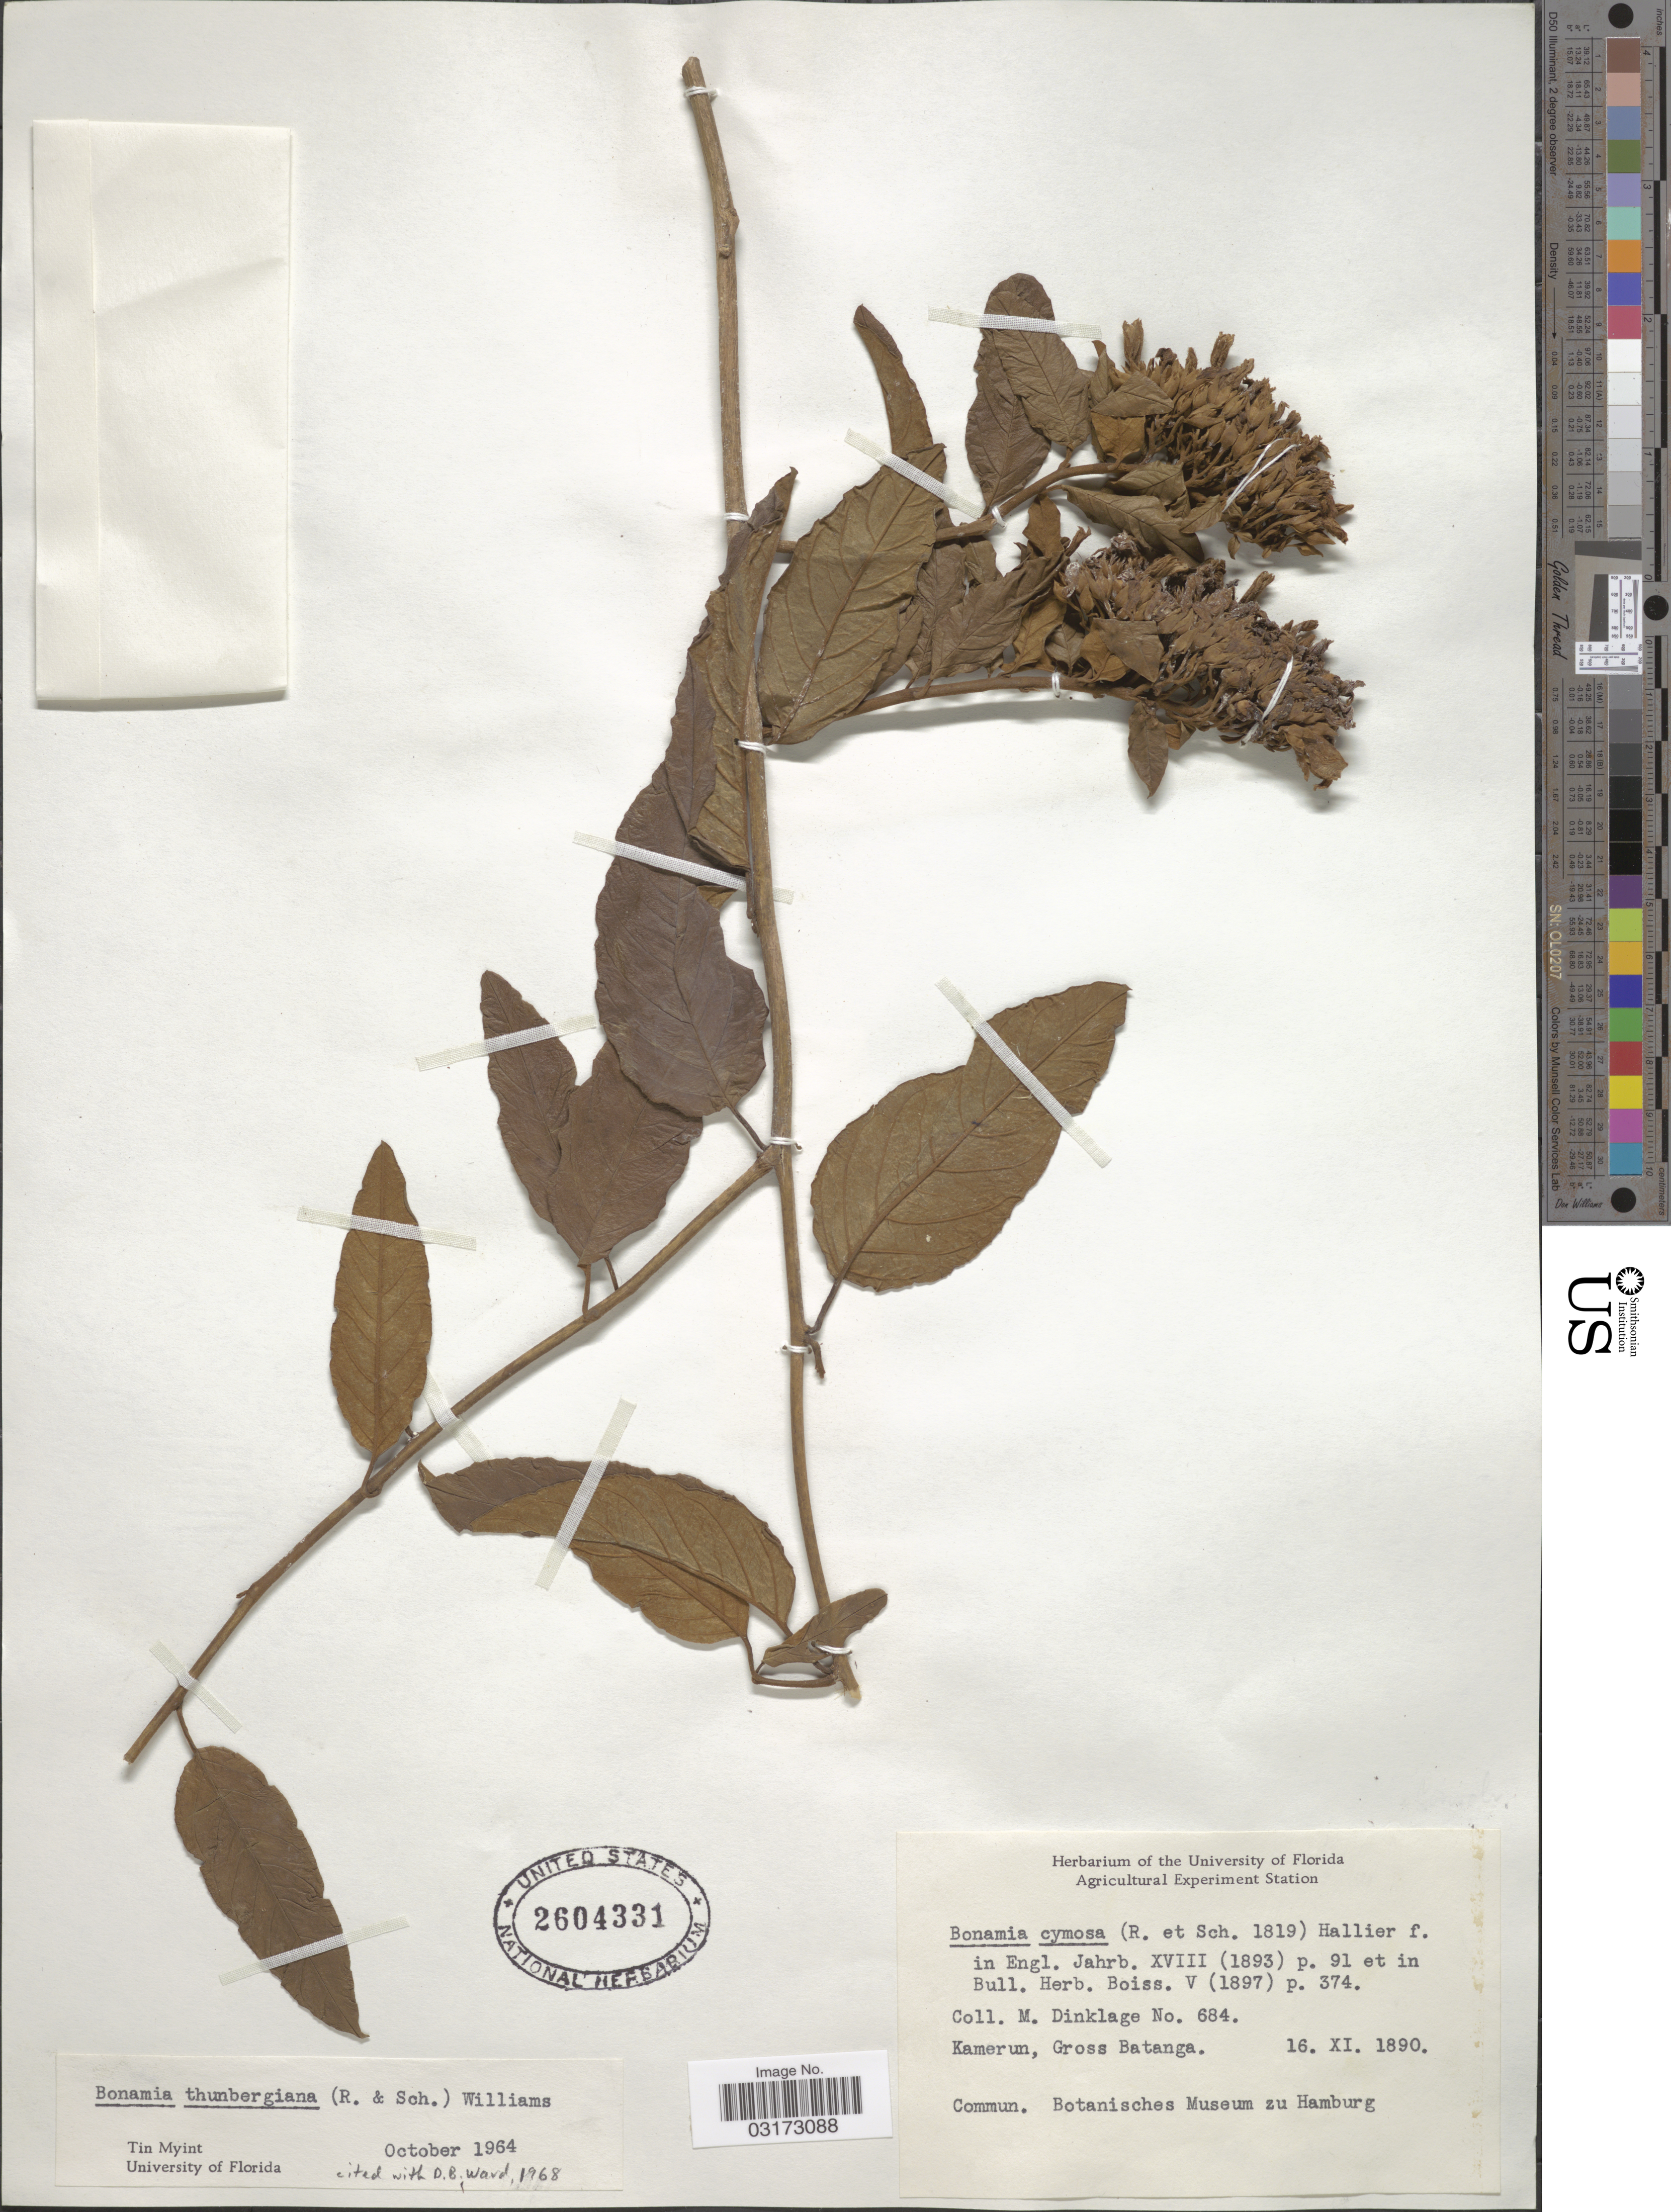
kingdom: Plantae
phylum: Tracheophyta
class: Magnoliopsida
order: Solanales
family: Convolvulaceae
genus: Bonamia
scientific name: Bonamia thunbergiana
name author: (Hutch.) Williams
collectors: M. Dinklage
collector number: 684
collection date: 1890-11-16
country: Cameroon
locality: Kamerun, Gross Batanga.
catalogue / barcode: US 2604331